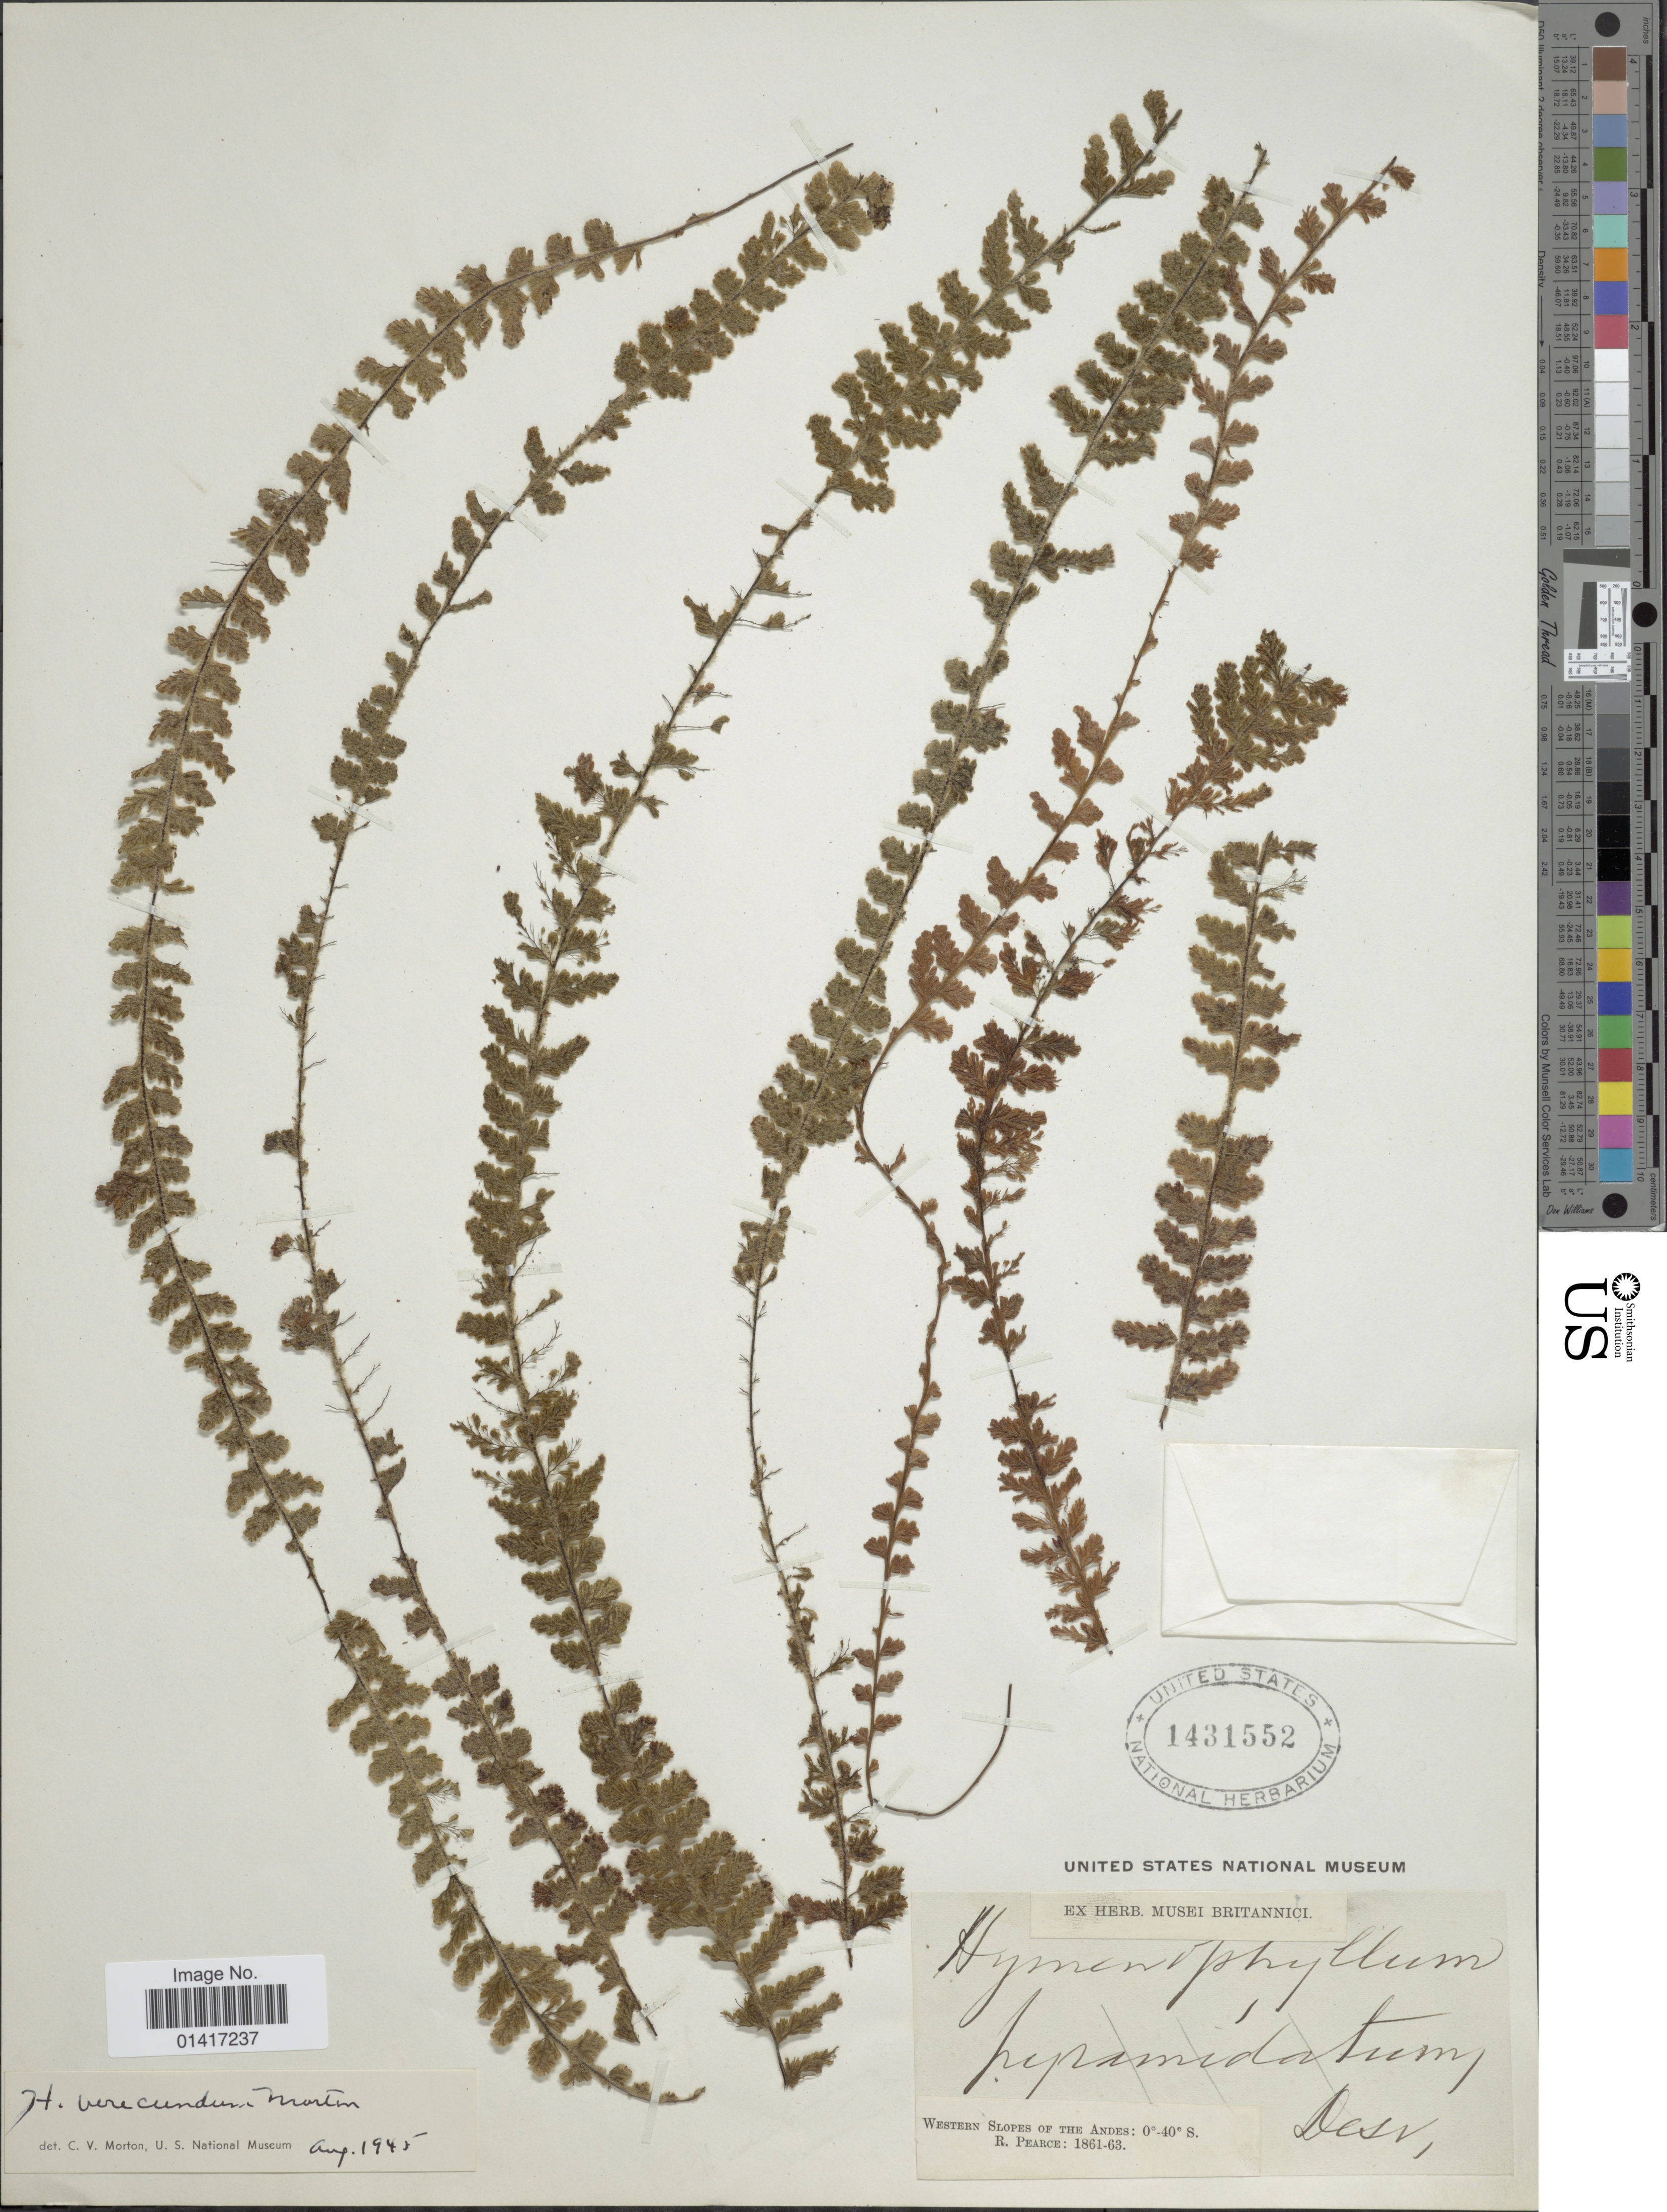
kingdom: Plantae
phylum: Tracheophyta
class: Polypodiopsida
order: Hymenophyllales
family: Hymenophyllaceae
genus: Hymenophyllum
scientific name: Hymenophyllum verecundum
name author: C.V. Morton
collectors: R. Pearce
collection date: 1861/1863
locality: Western slopes of the Andes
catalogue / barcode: US 1431552